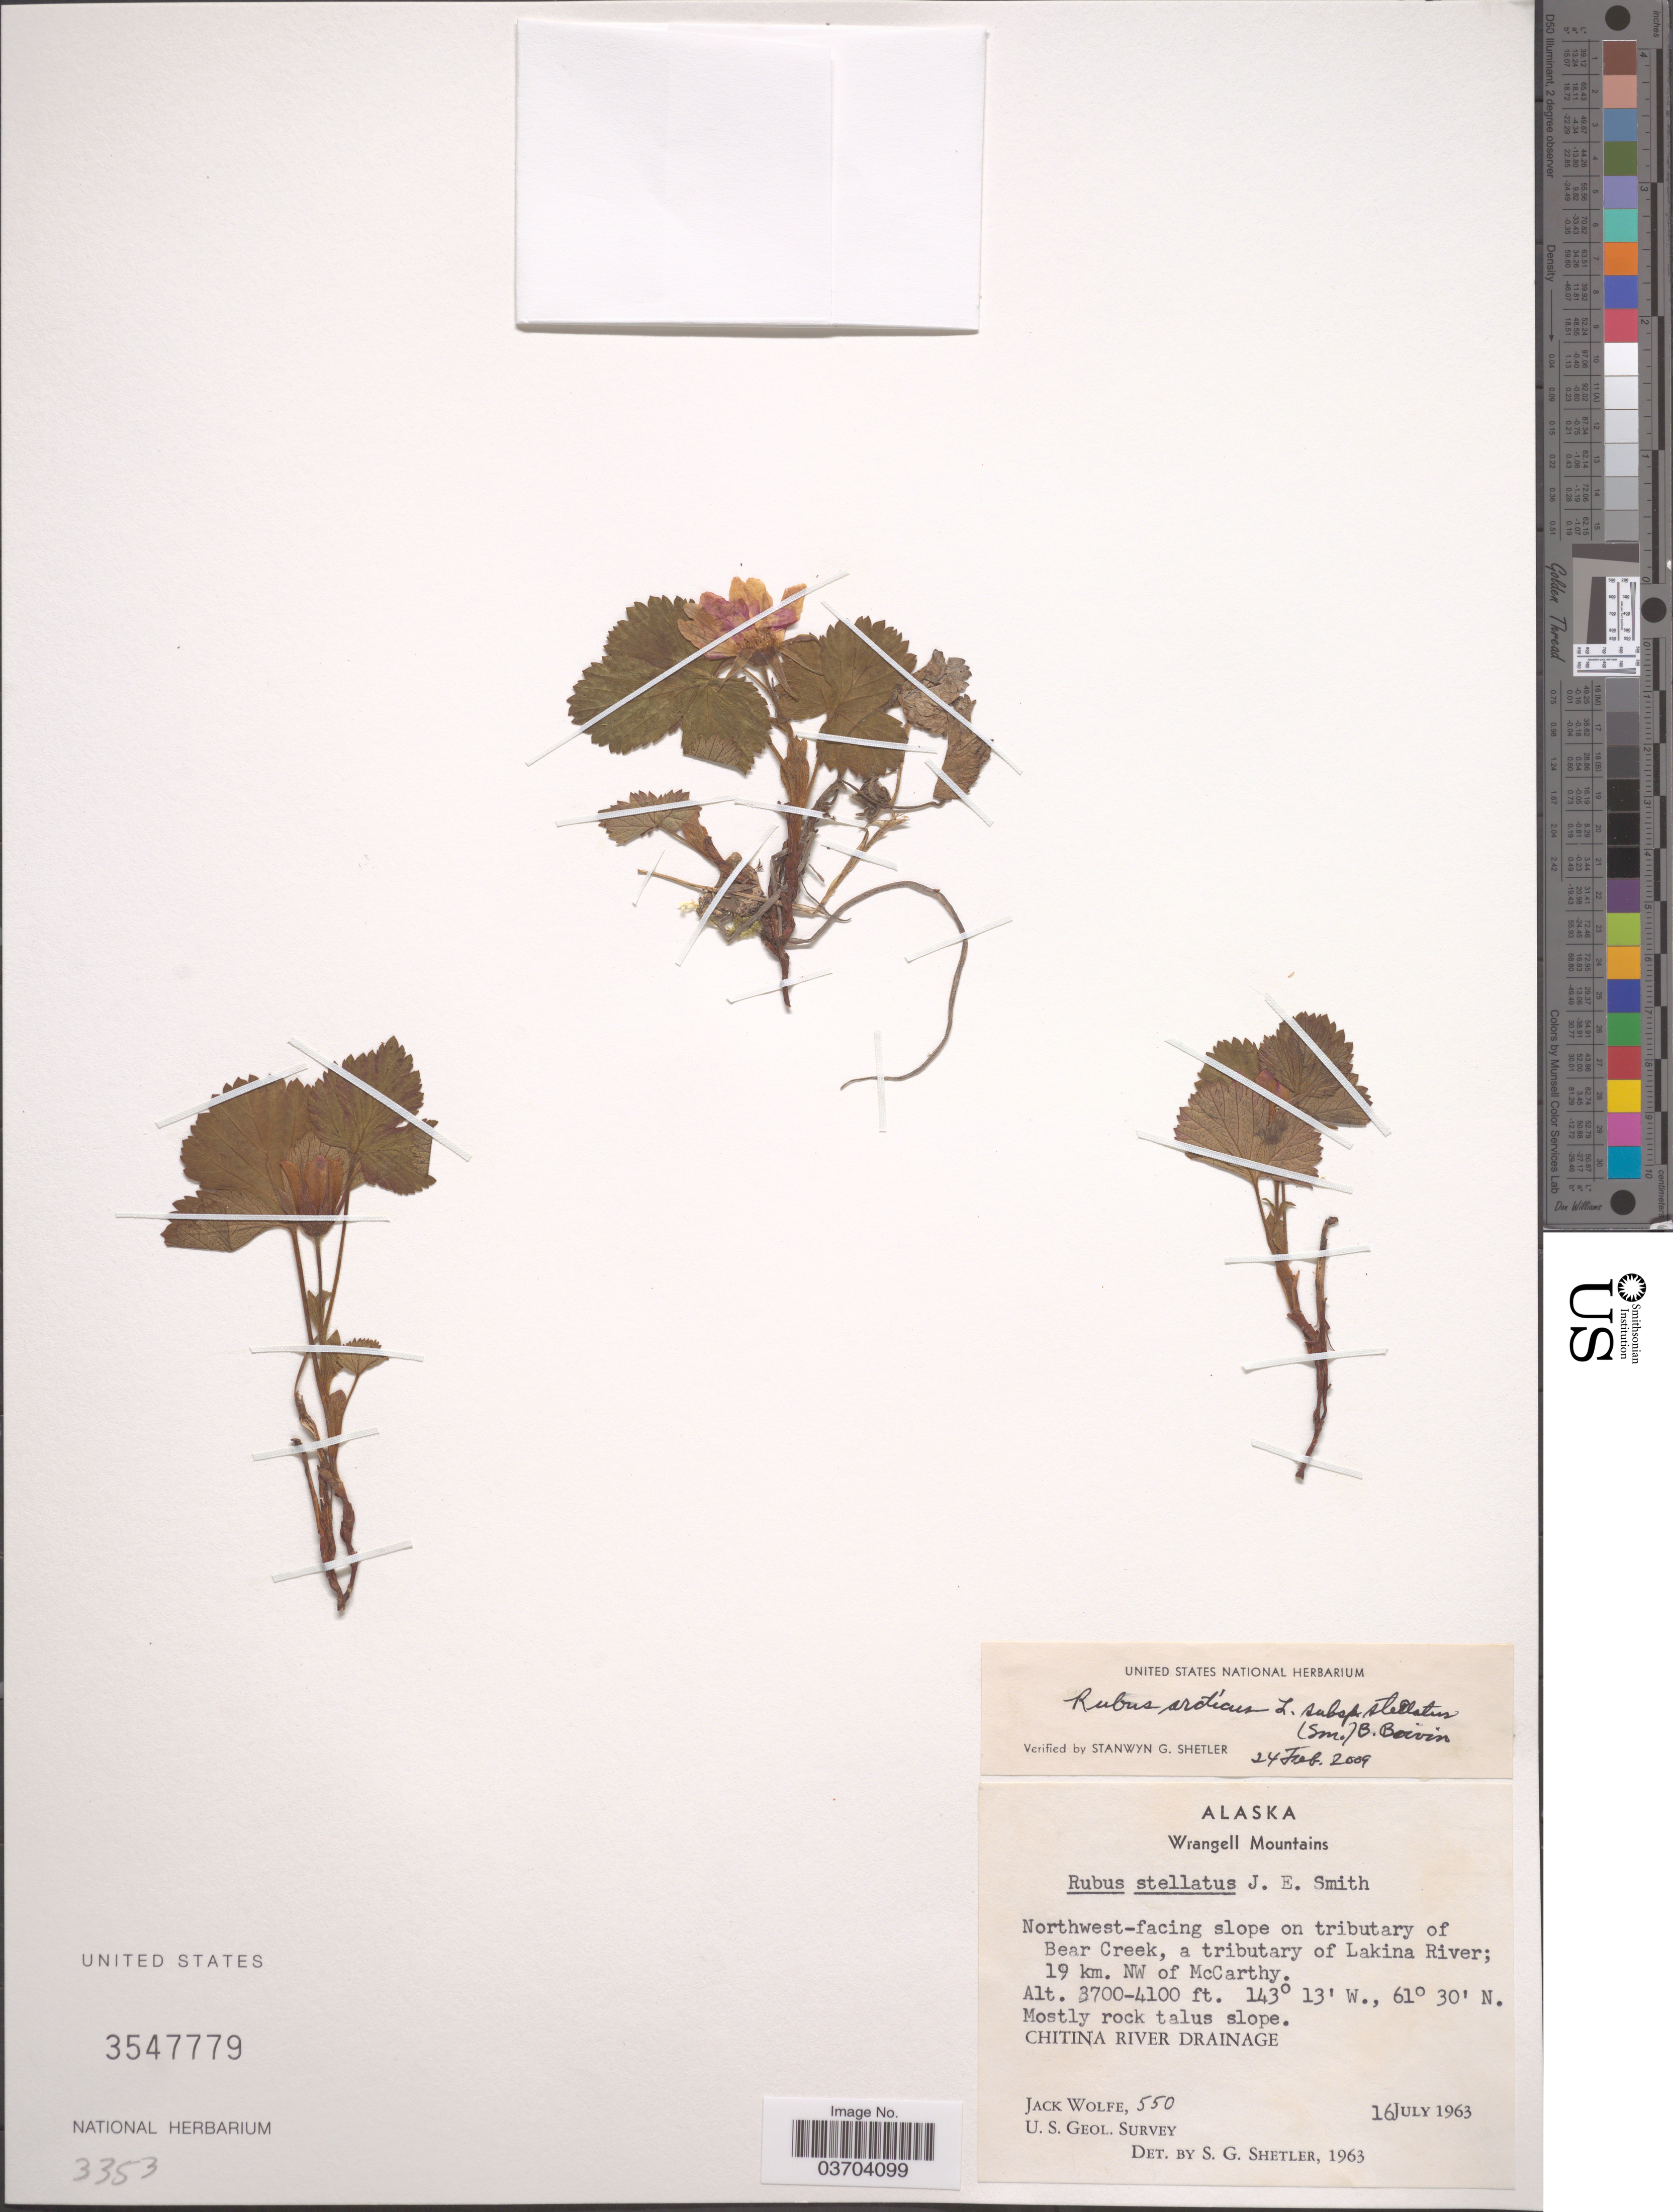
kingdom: Plantae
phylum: Tracheophyta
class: Magnoliopsida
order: Rosales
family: Rosaceae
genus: Rubus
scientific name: Rubus arcticus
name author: L.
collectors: J. Wolfe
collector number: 550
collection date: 1963-07-16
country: United States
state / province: Alaska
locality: Wrangell Mountains. Northwest-facing slope on tributary of Bear Creek, a tributary of Lakina River; 19 km. NW of McCarthy. Chitina River Drainage.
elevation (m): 1128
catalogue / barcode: US 3547779